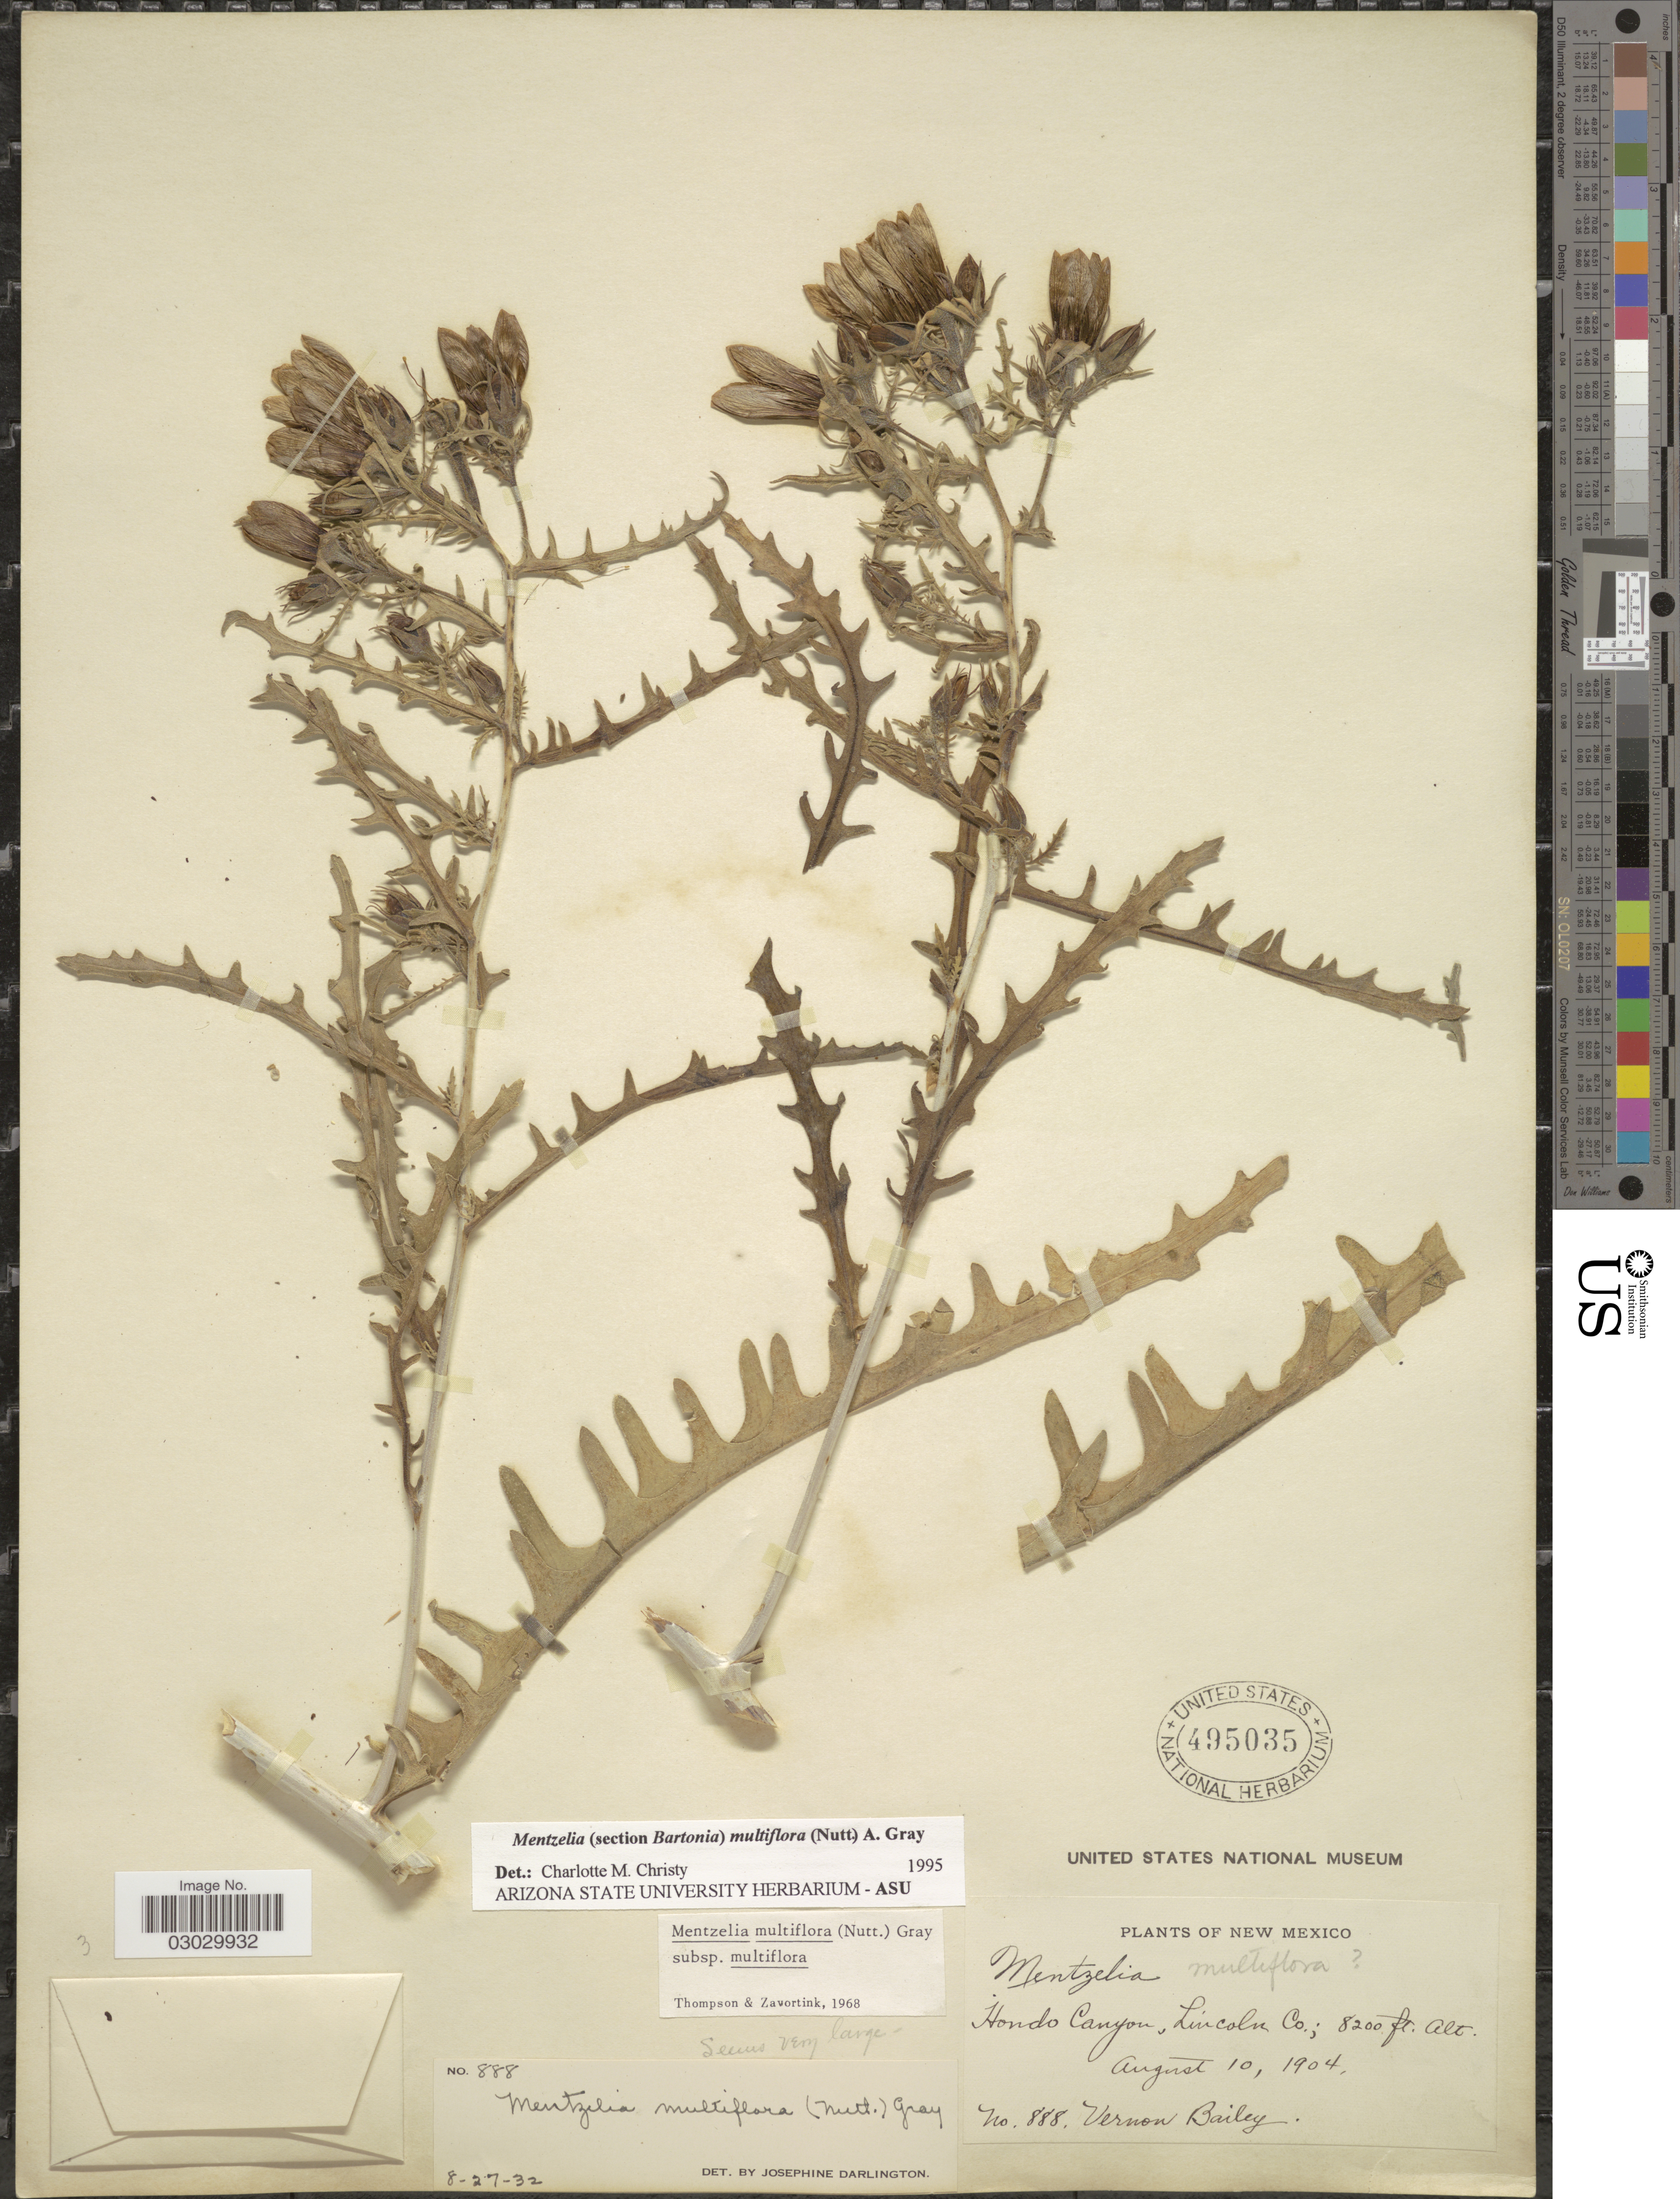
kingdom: Plantae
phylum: Tracheophyta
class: Magnoliopsida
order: Cornales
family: Loasaceae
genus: Mentzelia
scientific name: Mentzelia multiflora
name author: (Nutt.) A. Gray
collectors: V. O. Bailey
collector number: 888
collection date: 1904-08-10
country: United States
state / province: New Mexico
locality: Hondo Canyon, Lincoln Co.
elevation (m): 2499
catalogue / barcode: US 495035